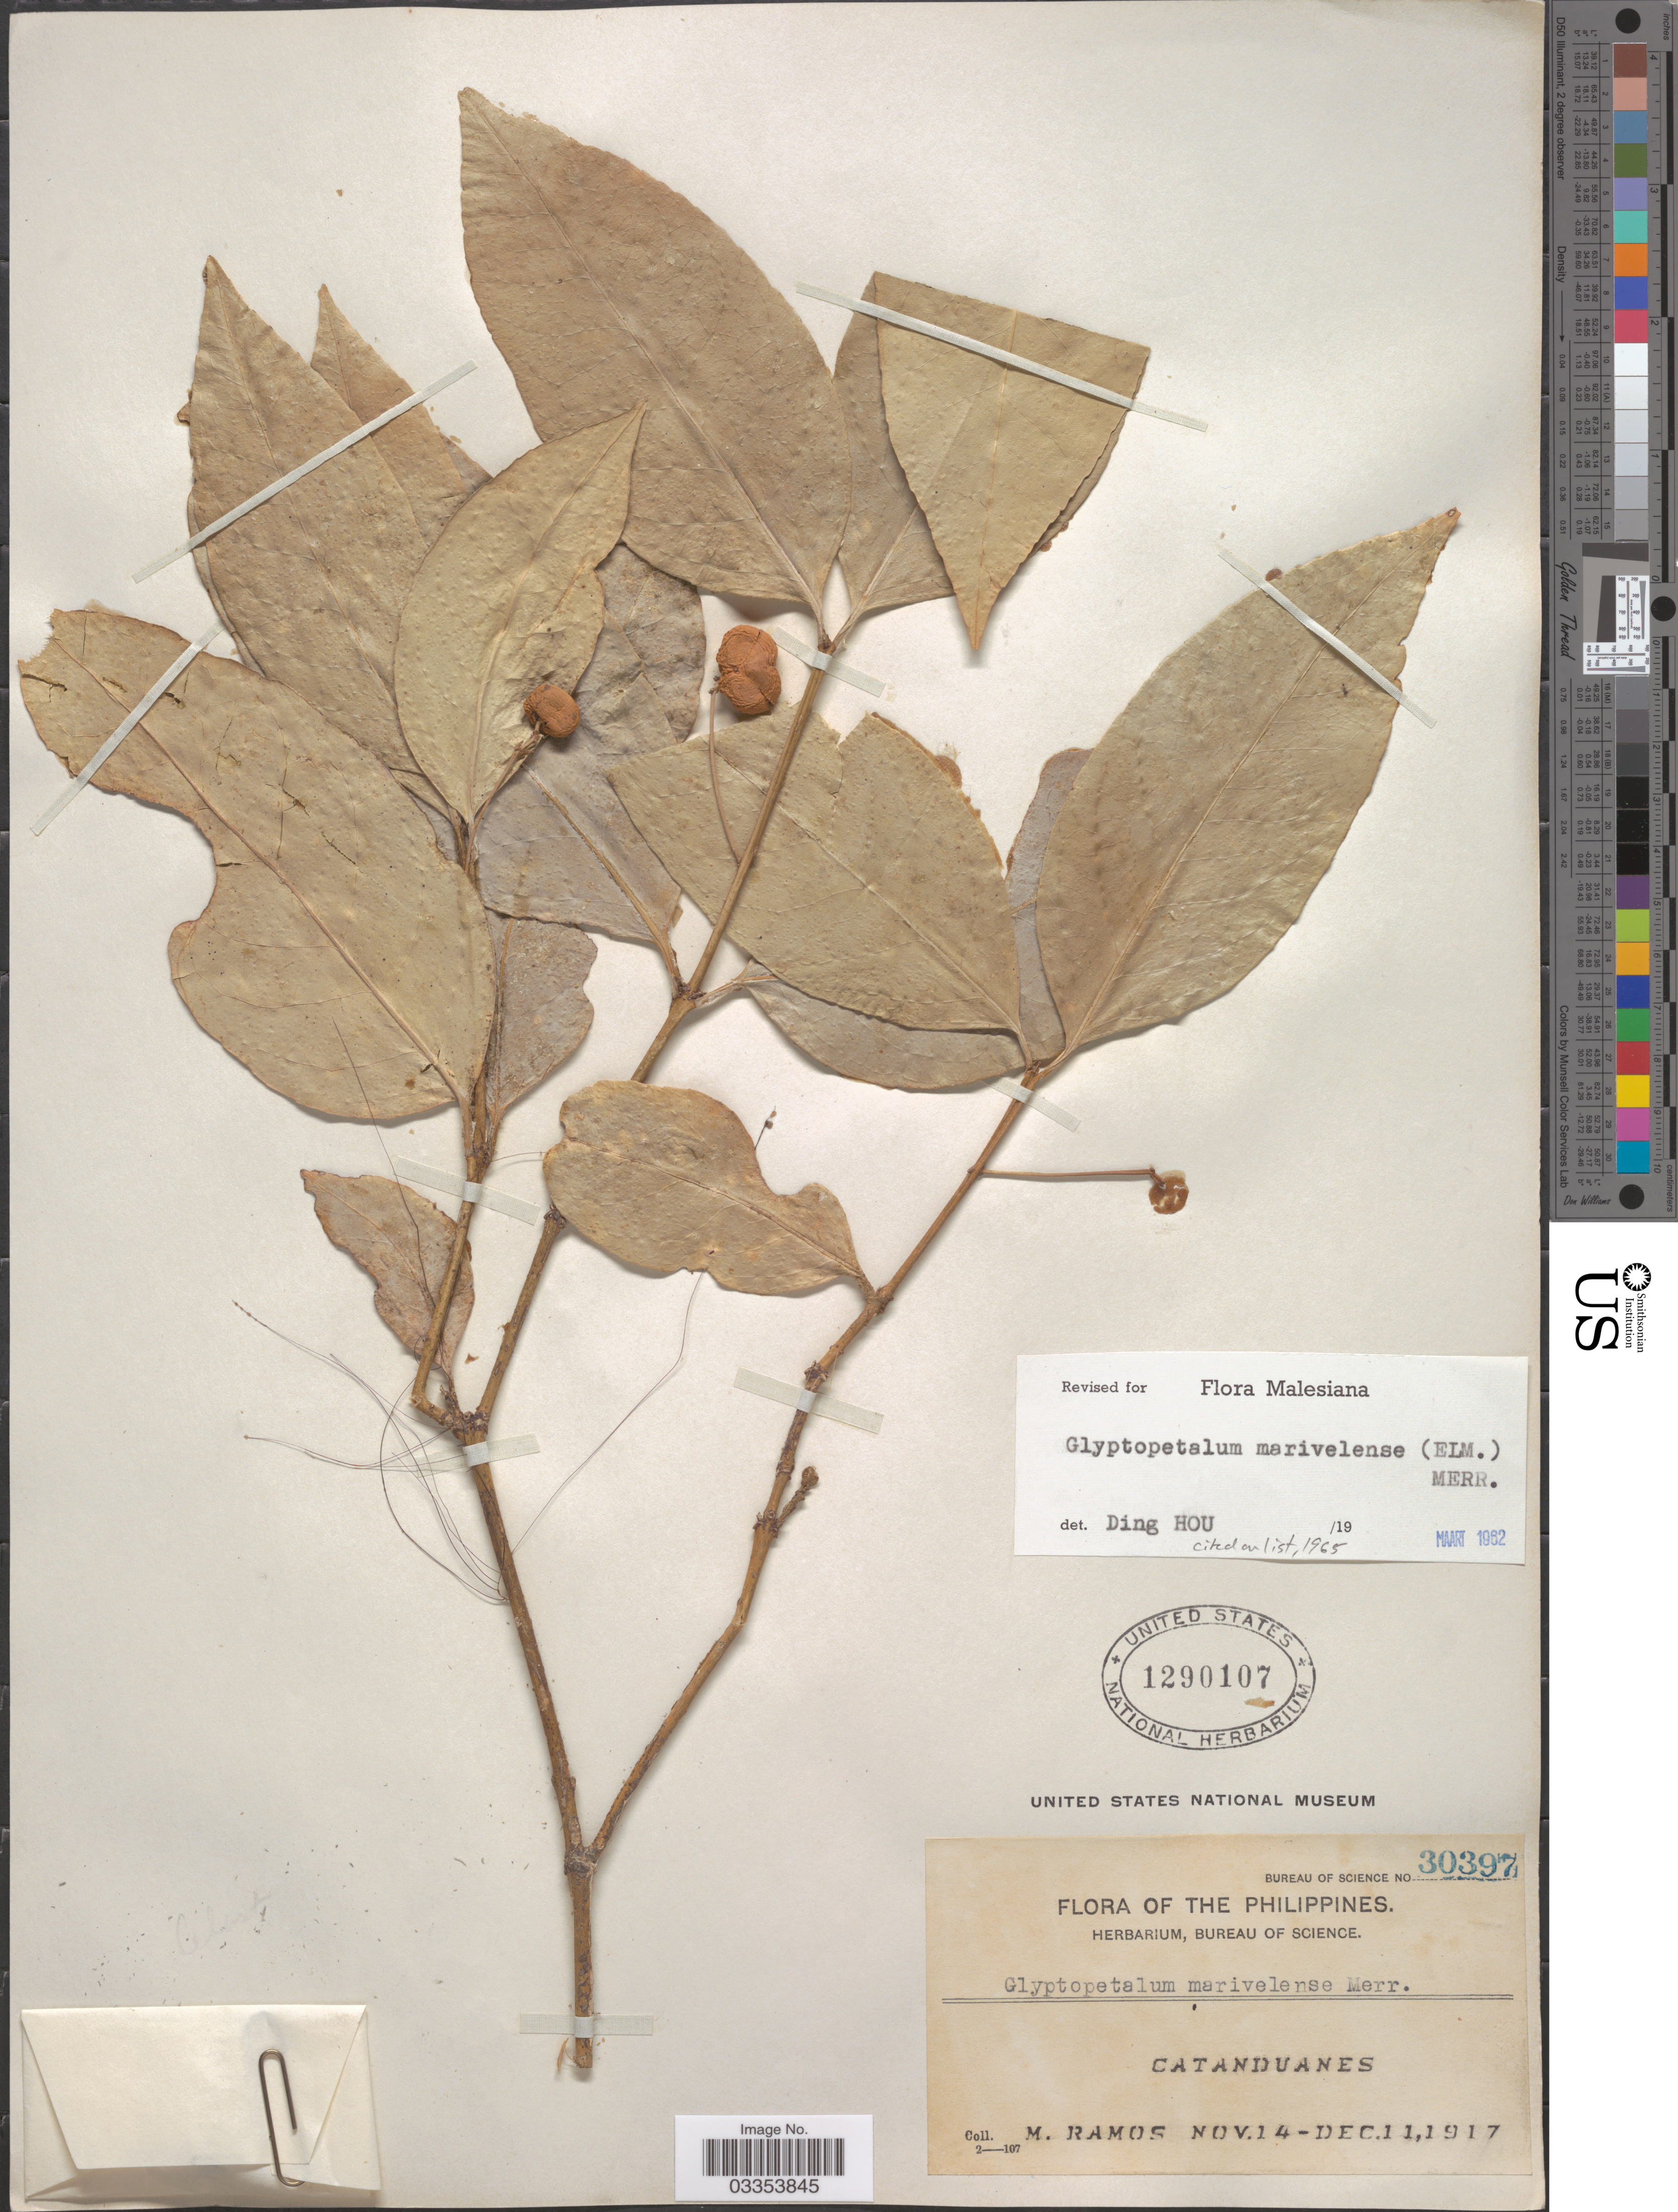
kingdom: Plantae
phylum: Tracheophyta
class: Magnoliopsida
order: Celastrales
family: Celastraceae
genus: Glyptopetalum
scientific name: Glyptopetalum marivelense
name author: Merr.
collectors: M. Ramos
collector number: Bureau of Science 30397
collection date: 1917-11-14/1917-12-01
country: Philippines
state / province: Bicol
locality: Catanduanes.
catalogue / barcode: US 1290107